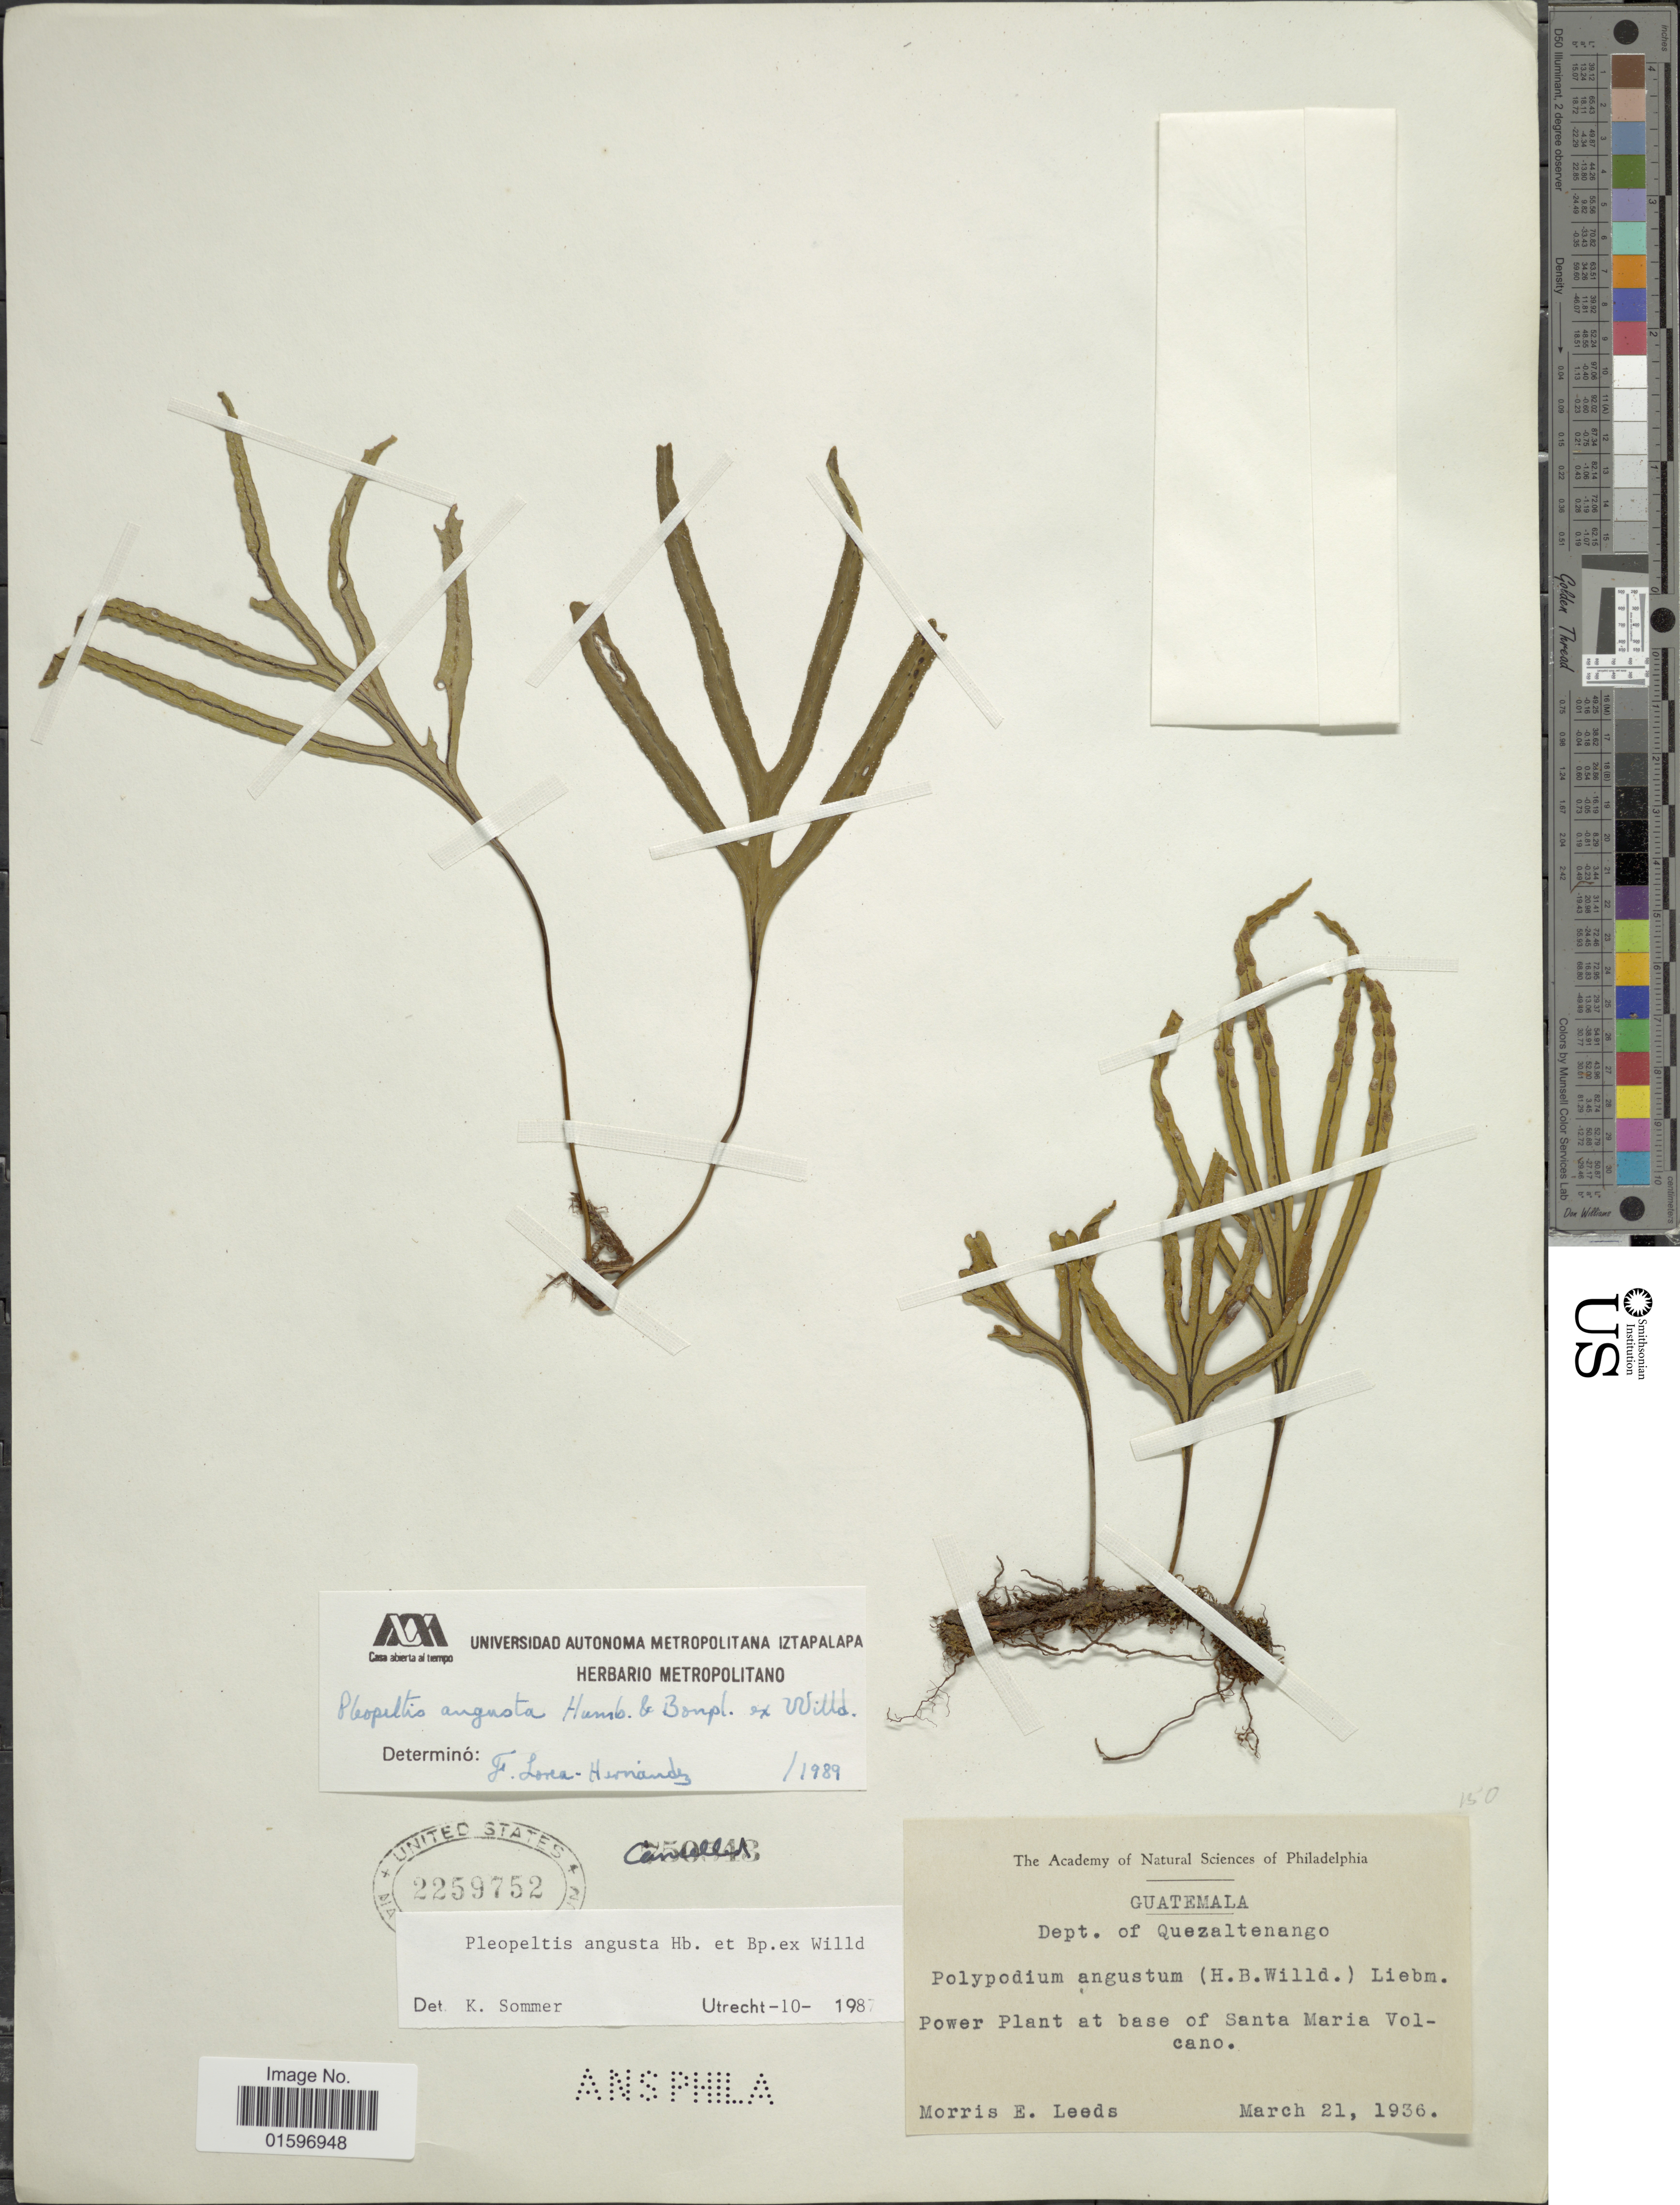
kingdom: Plantae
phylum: Tracheophyta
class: Polypodiopsida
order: Polypodiales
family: Polypodiaceae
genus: Pleopeltis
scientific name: Pleopeltis angusta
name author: Humb. & Bonap. ex Willd.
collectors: M. Leeds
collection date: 1936-03-21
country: Guatemala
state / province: Quetzaltenango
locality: Depart. of Quezaltenango. Power Plant at base of Santa Maria Volcano.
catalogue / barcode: US 2259752